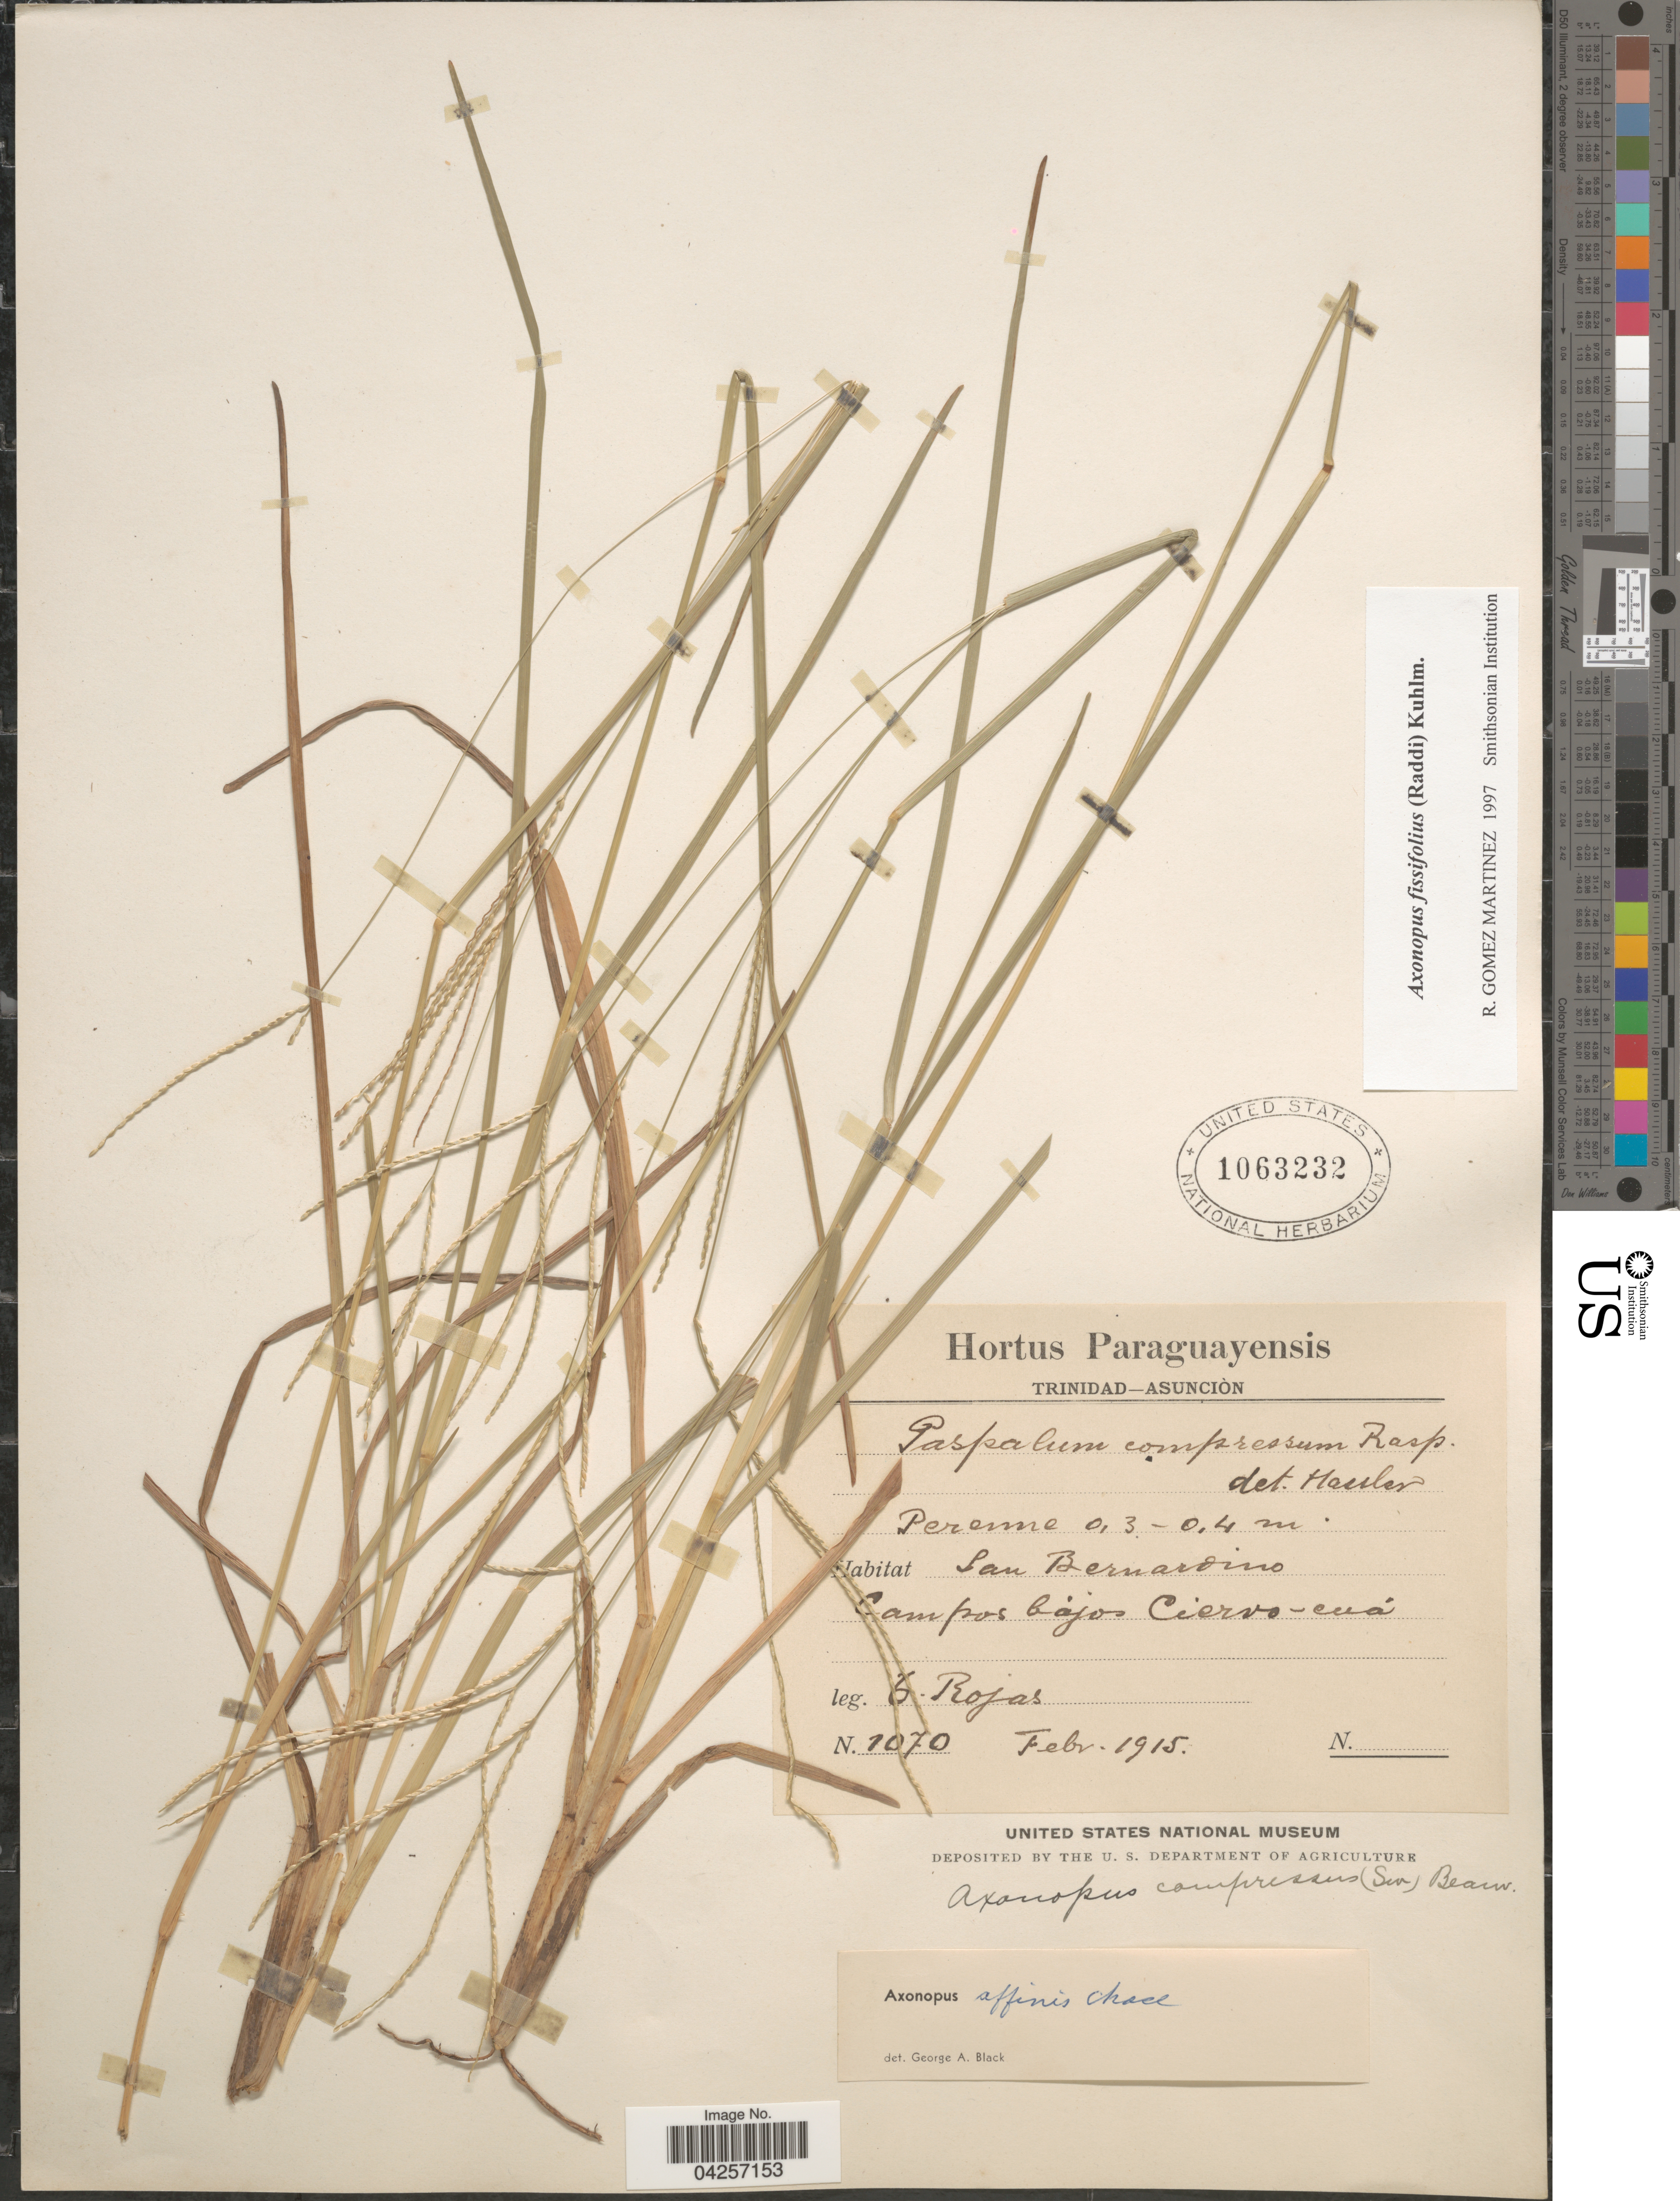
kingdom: Plantae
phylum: Tracheophyta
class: Liliopsida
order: Poales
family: Poaceae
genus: Axonopus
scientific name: Axonopus fissifolius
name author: (Raddi) Kuhlm.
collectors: T. Rojas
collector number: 1070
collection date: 1915-02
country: Paraguay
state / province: Asuncion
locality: San Bernardino. Campos lajos Ciervo-ená.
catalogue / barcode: US 1063232